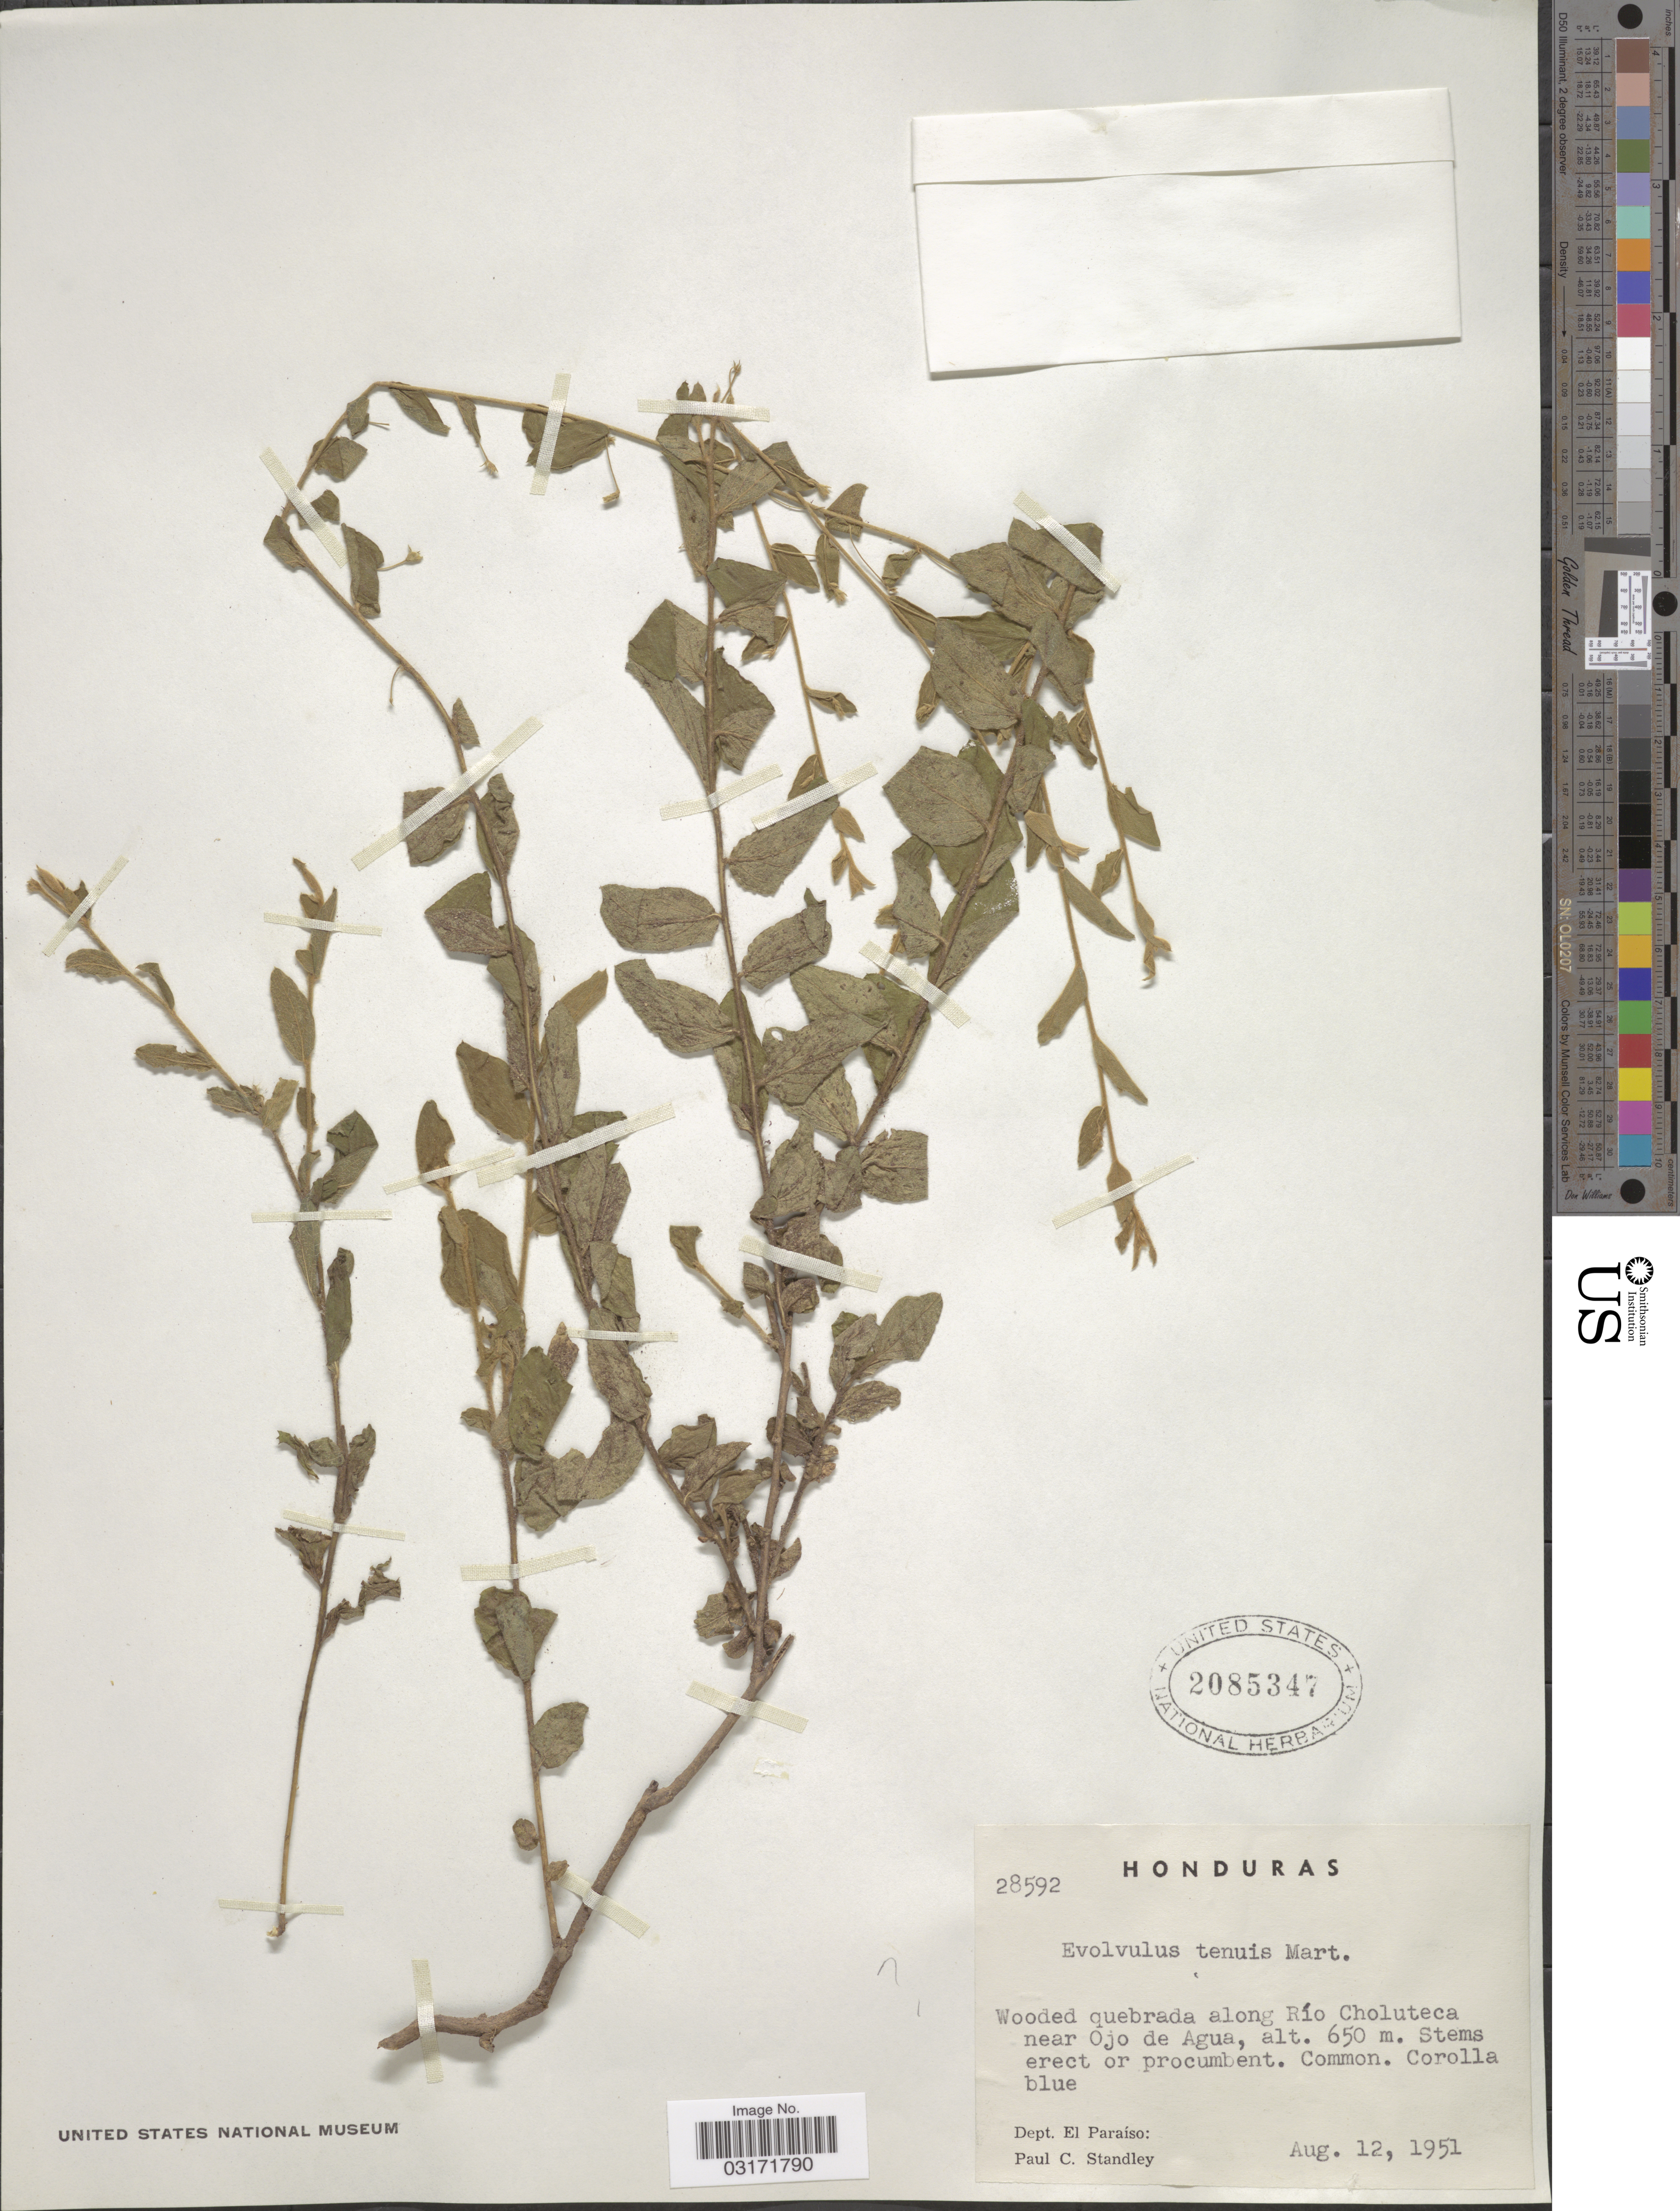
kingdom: Plantae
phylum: Tracheophyta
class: Magnoliopsida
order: Solanales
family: Convolvulaceae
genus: Evolvulus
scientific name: Evolvulus tenuis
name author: Mart. ex Choisy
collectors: P. C. Standley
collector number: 28592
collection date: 1951-08-12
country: Honduras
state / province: El Paraíso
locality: Wooded quebrada along Río Choluteca near Ojo de Agua. Dept. El Paraíso.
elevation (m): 650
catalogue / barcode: US 2085347